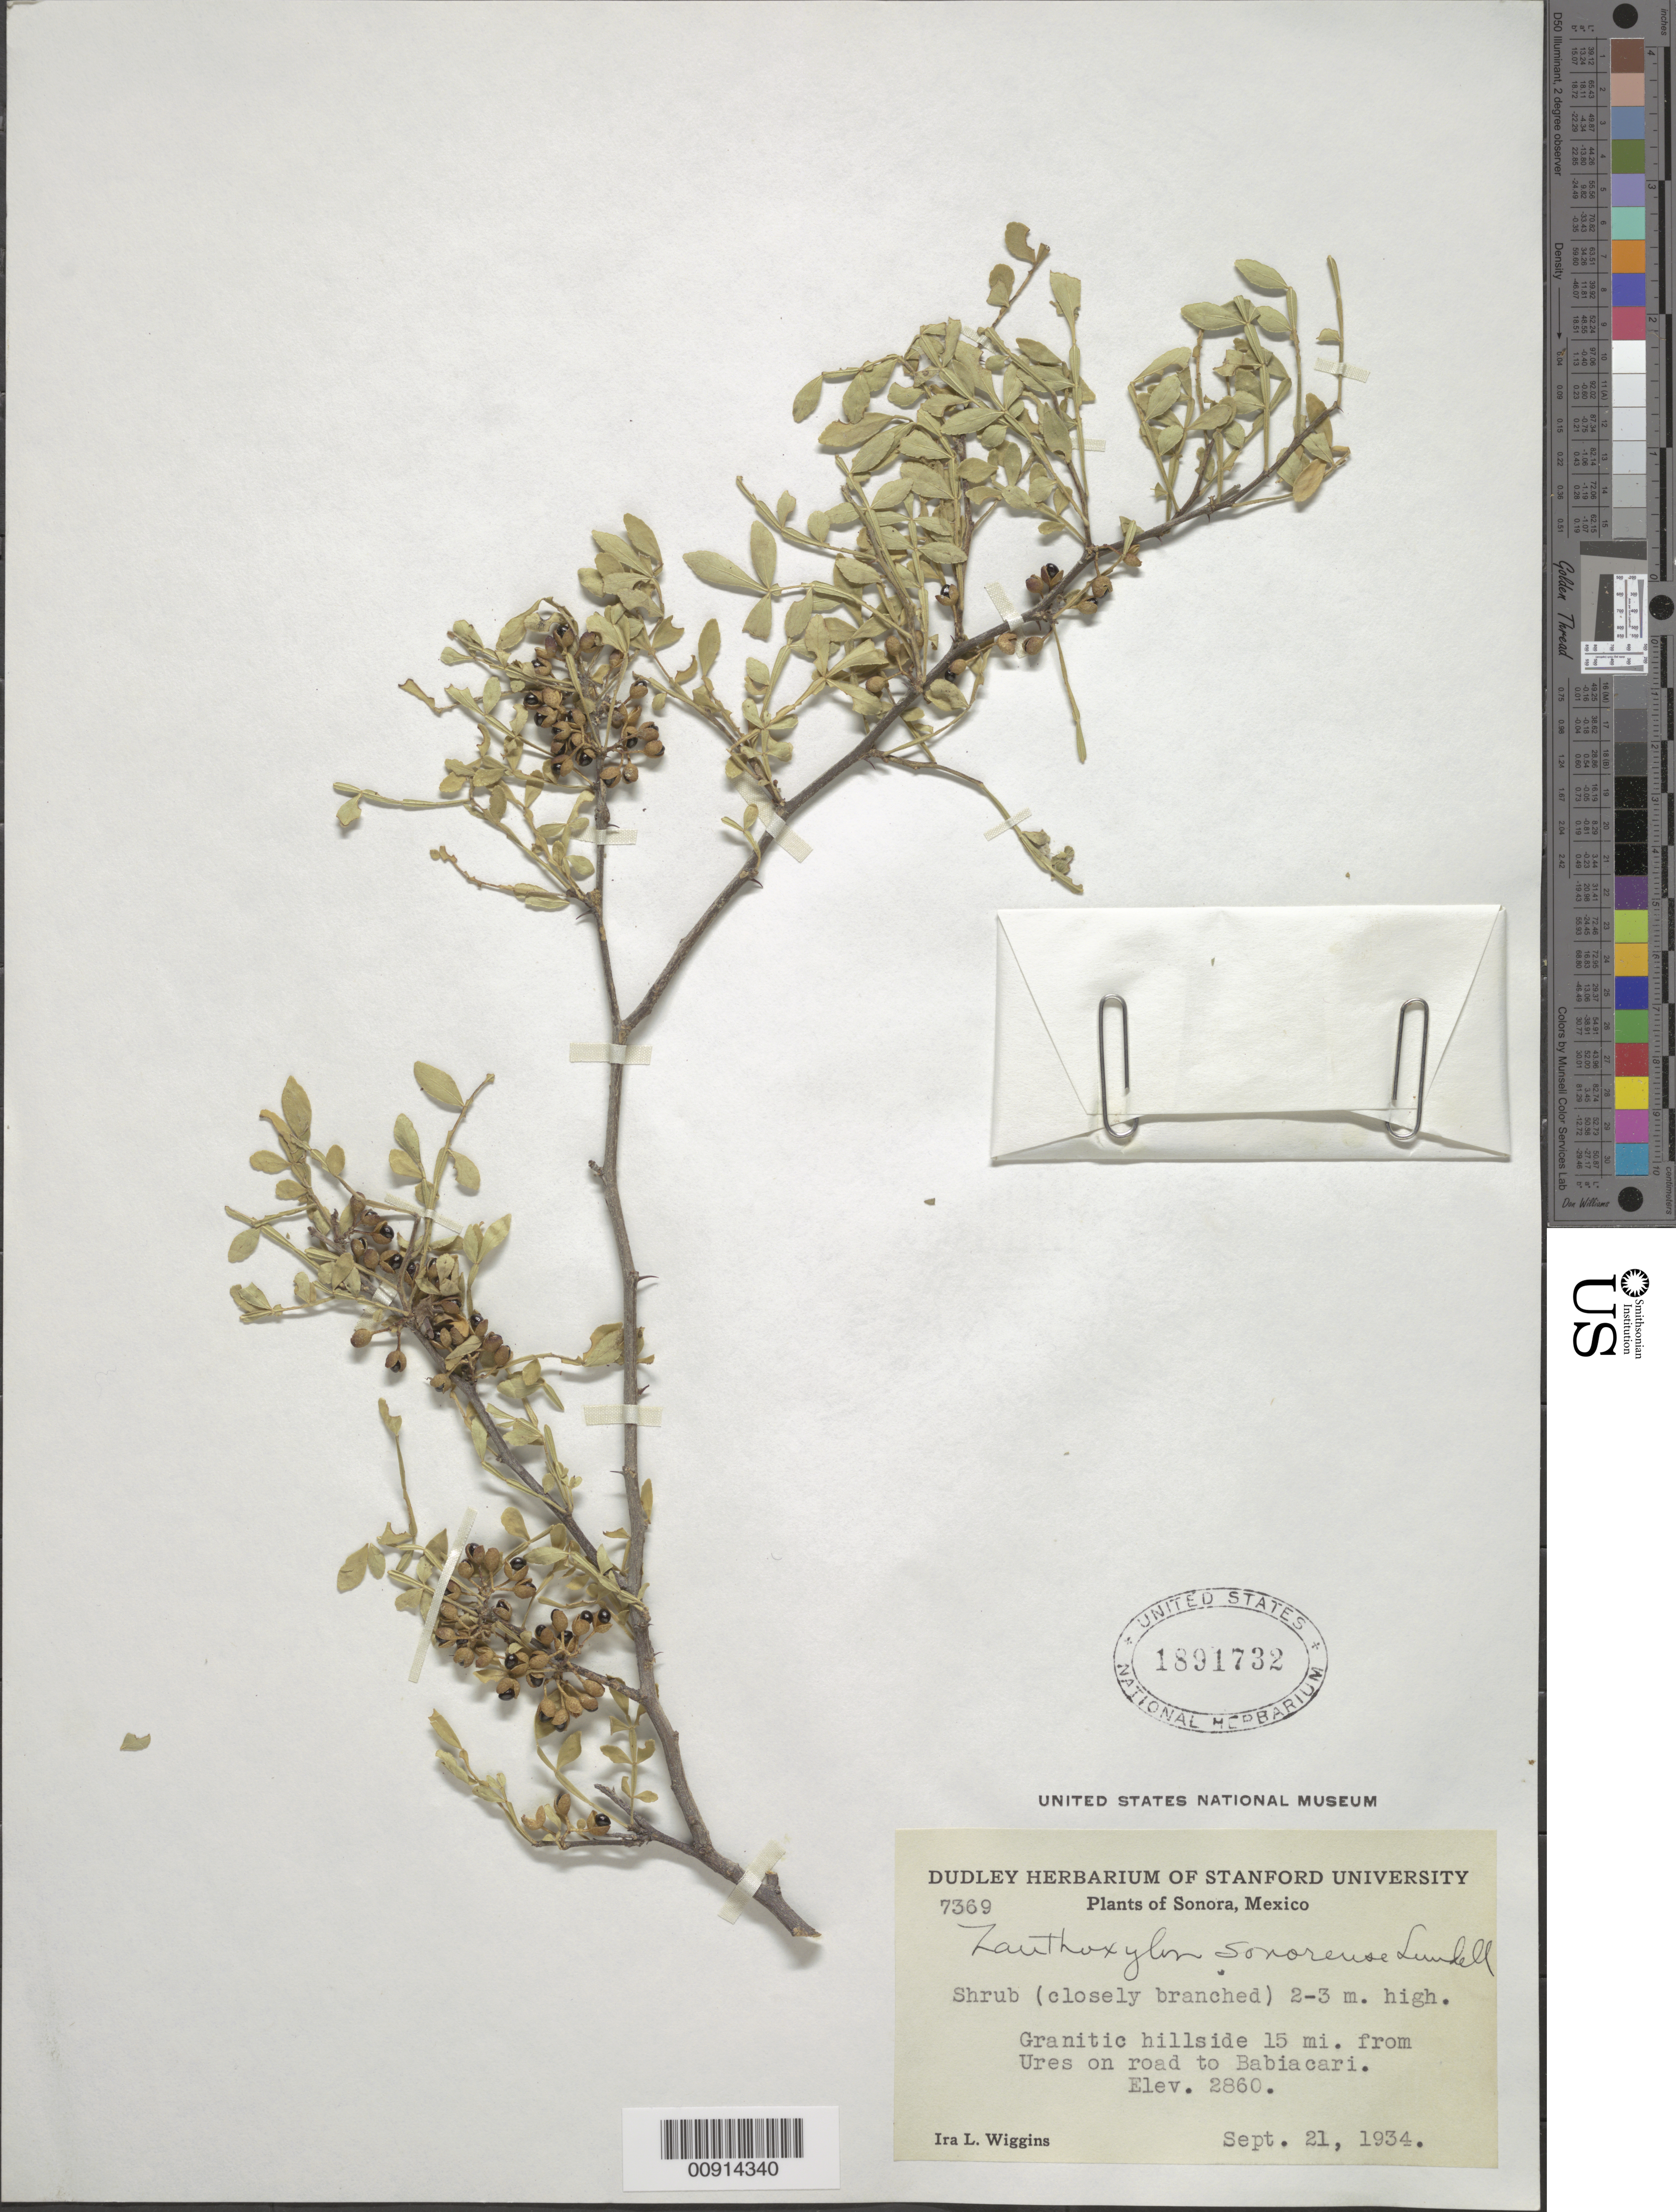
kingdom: Plantae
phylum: Tracheophyta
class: Magnoliopsida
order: Sapindales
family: Rutaceae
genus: Zanthoxylum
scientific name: Zanthoxylum sonorense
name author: Lundell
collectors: I. L. Wiggins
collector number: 7369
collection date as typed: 21 Sep 1934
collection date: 1934-09-21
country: Mexico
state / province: Sonora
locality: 15 mi. from Ures on road to Babiacari, State of Sonora.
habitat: Granitic hillside.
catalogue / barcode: US 1891732